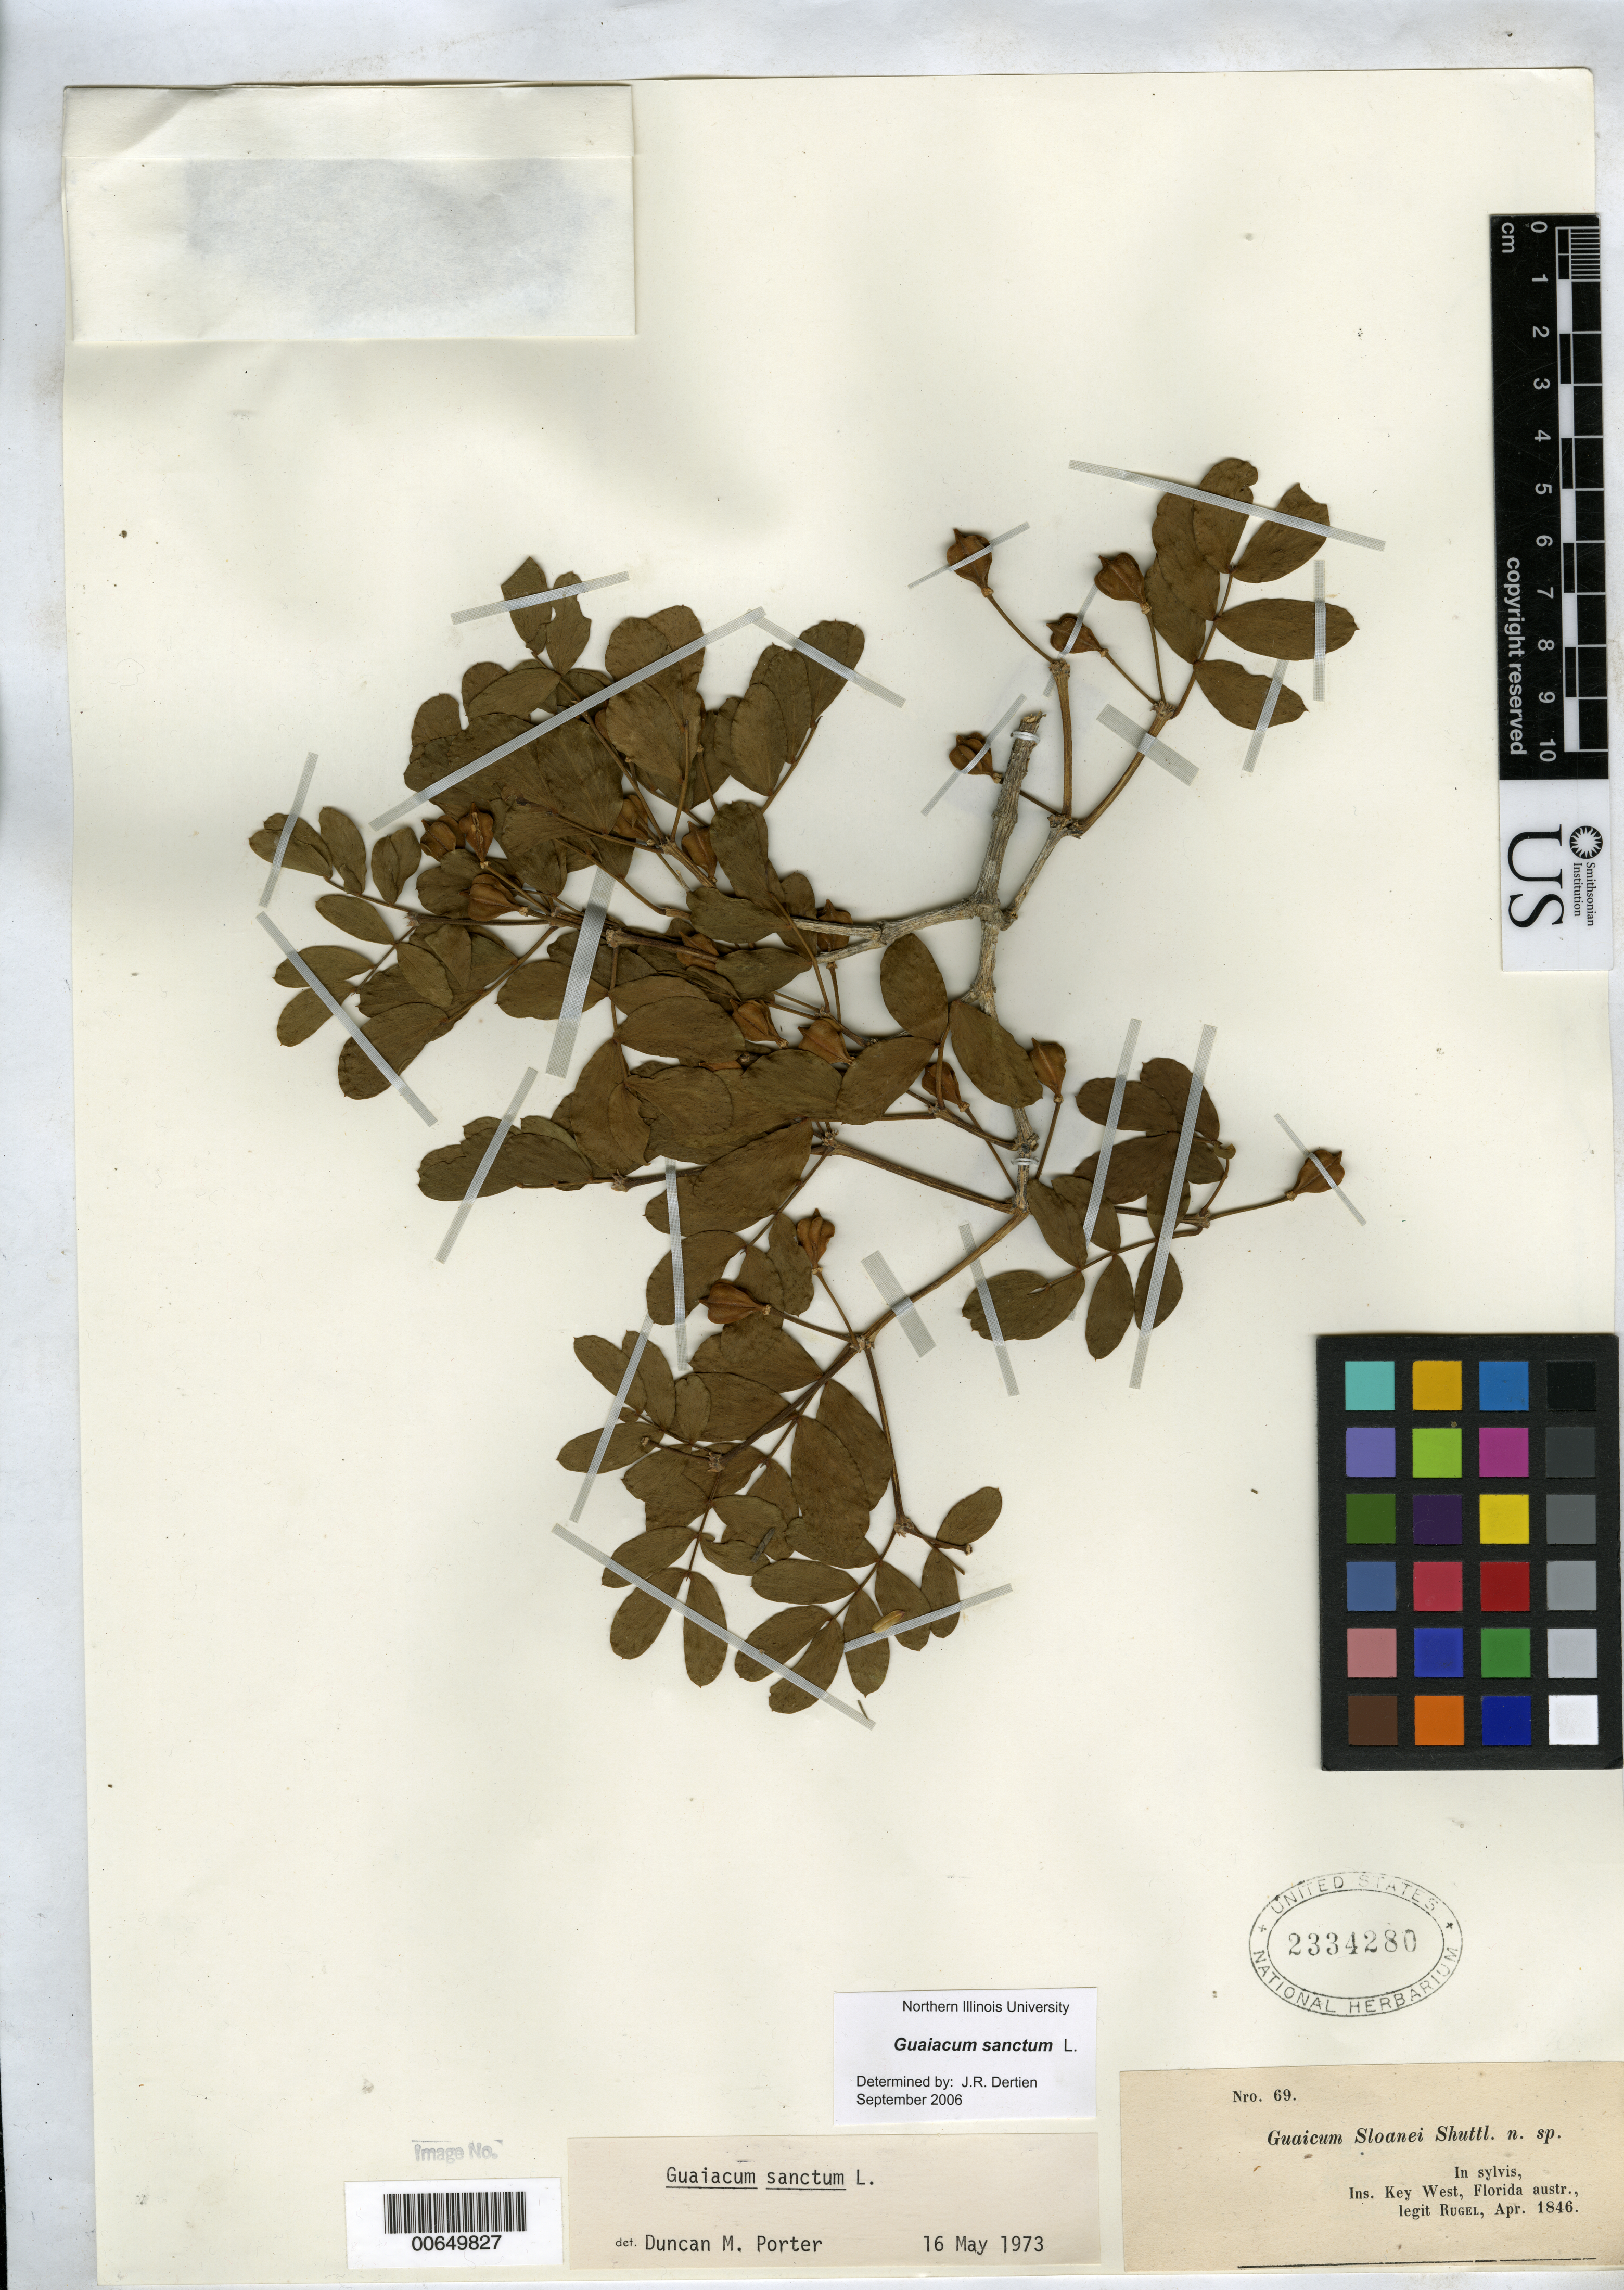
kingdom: Plantae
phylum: Tracheophyta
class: Magnoliopsida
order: Zygophyllales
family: Zygophyllaceae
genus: Guaiacum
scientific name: Guaiacum sanctum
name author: L.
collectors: F. Rugel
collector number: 69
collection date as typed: Apr 1846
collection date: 1846-04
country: United States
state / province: Florida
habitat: In silvis.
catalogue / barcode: US 2334280